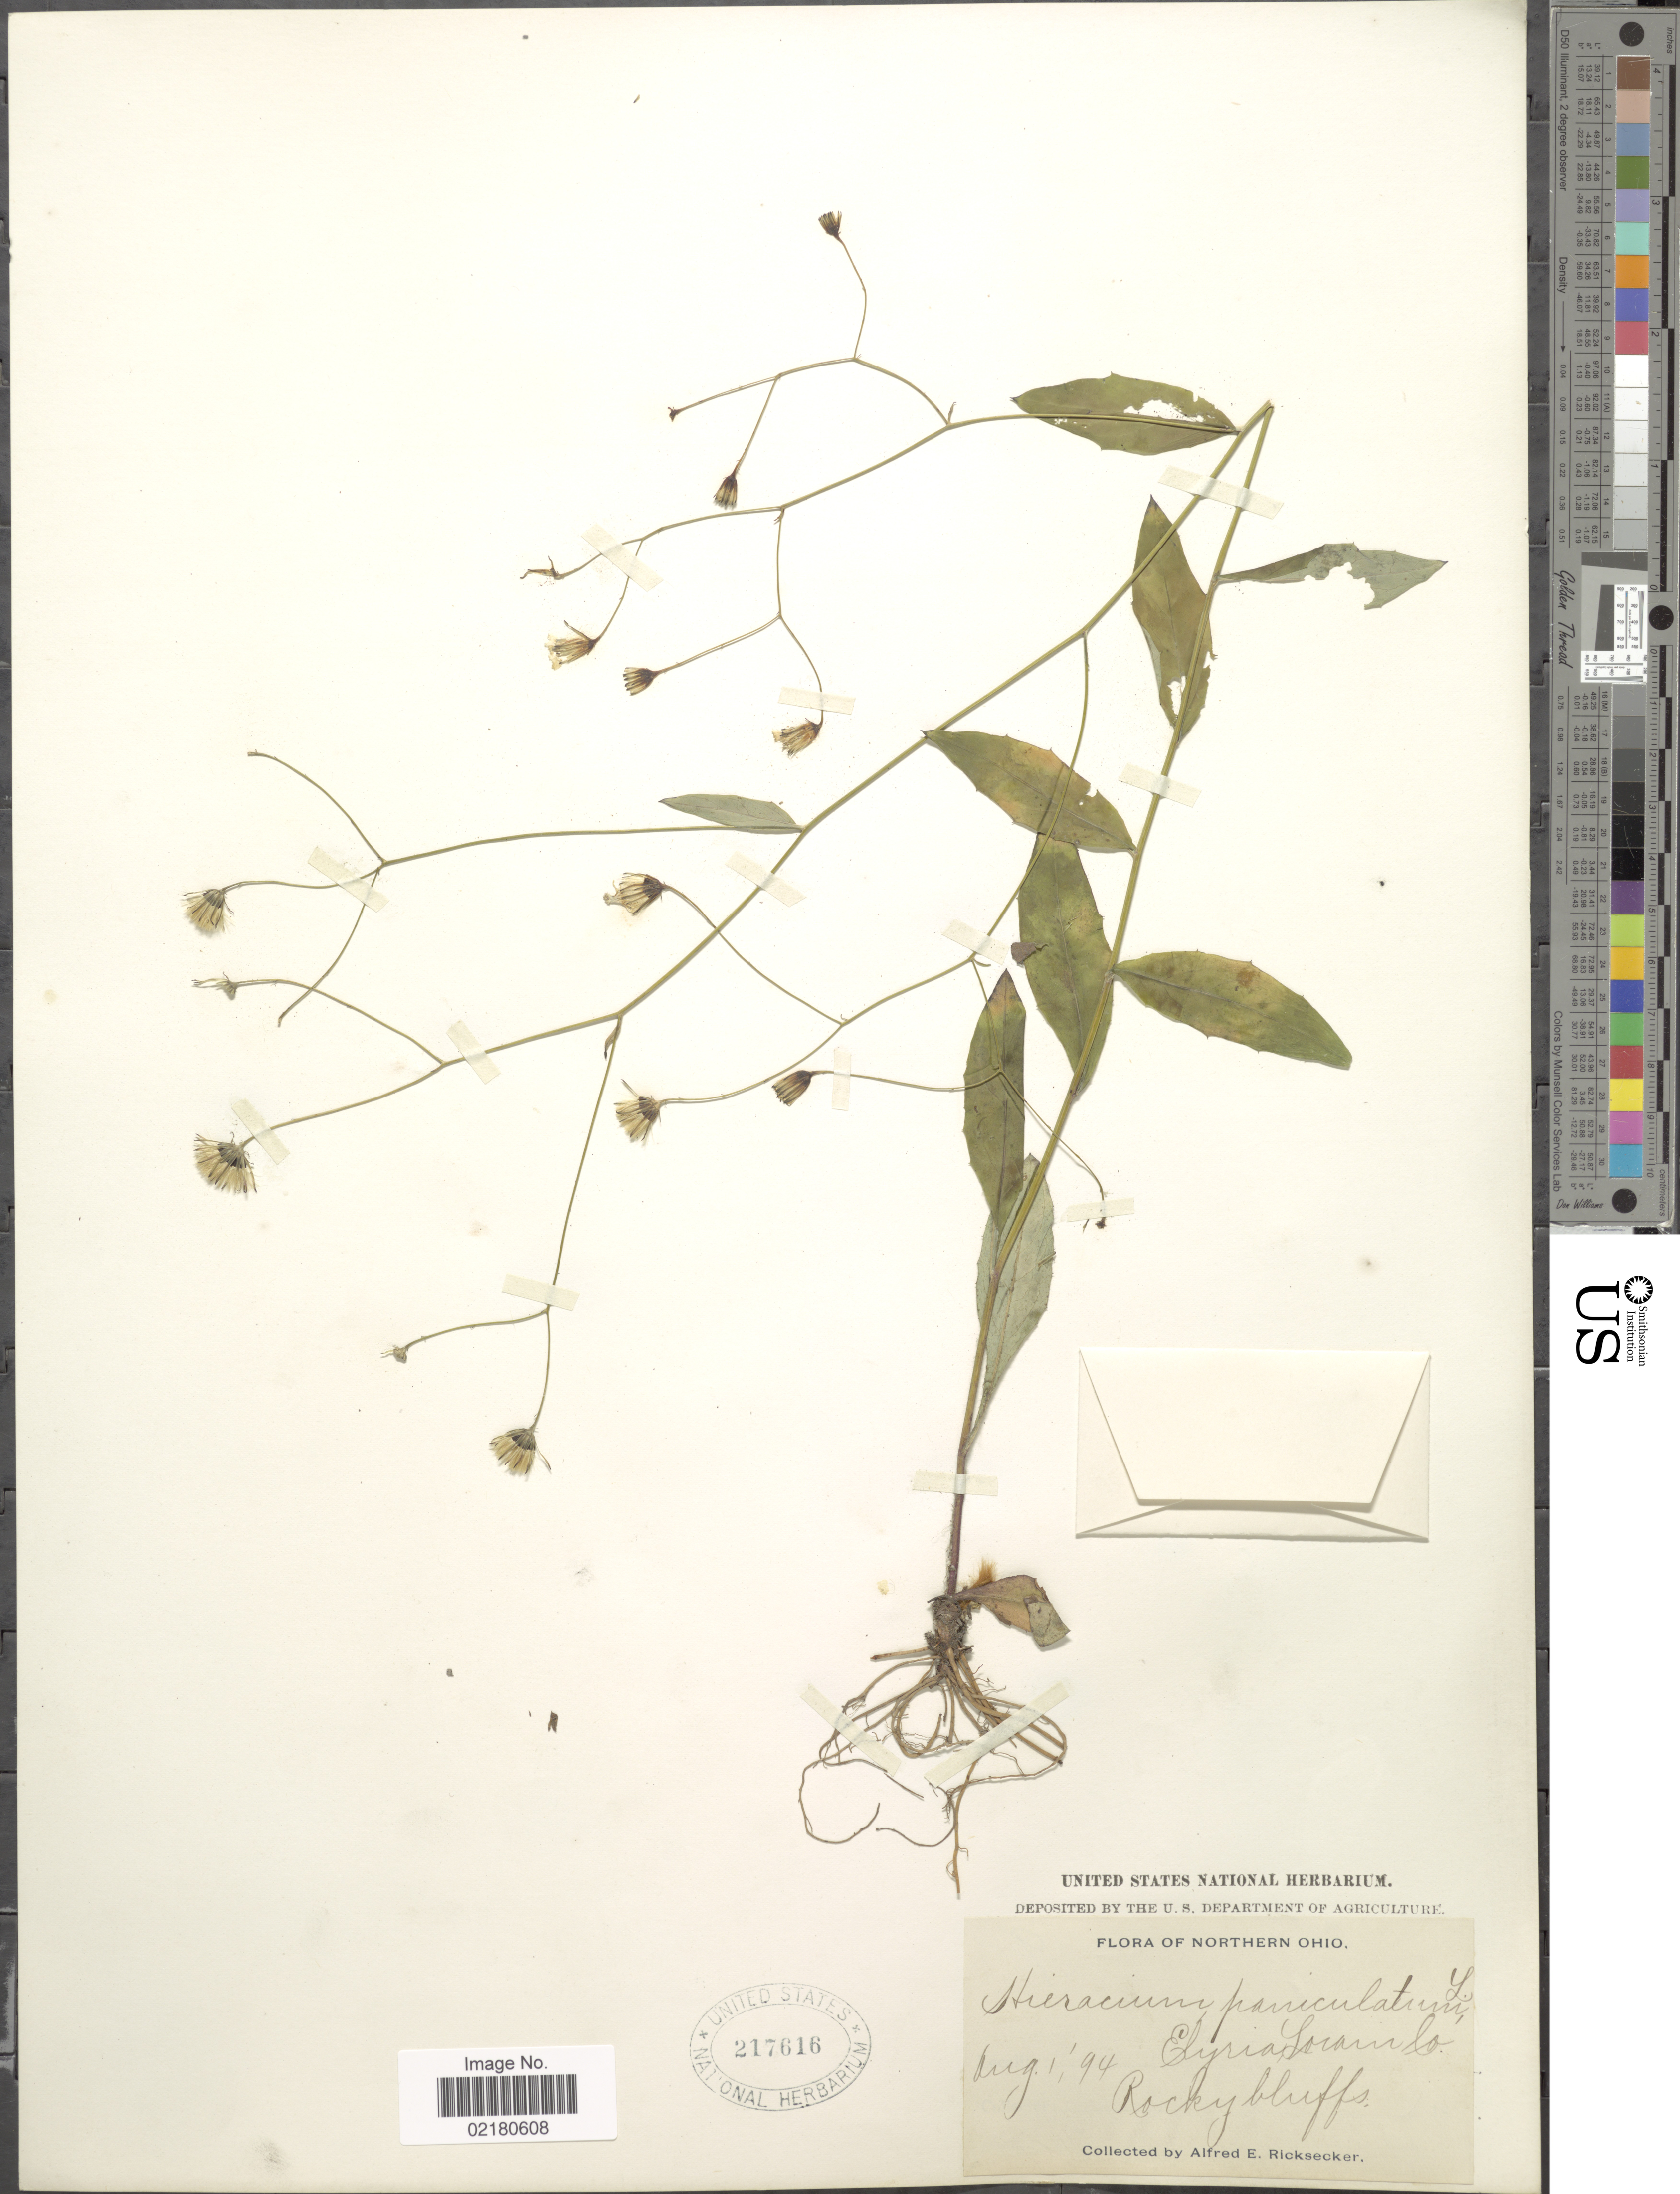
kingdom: Plantae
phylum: Tracheophyta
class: Magnoliopsida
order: Asterales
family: Asteraceae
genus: Hieracium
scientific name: Hieracium paniculatum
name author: L.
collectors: A. E. Ricksecker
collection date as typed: Transcribed d/m/y: 1/8/94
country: United States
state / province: Ohio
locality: Northern Ohio: Rocky Bluffs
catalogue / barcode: US 217616